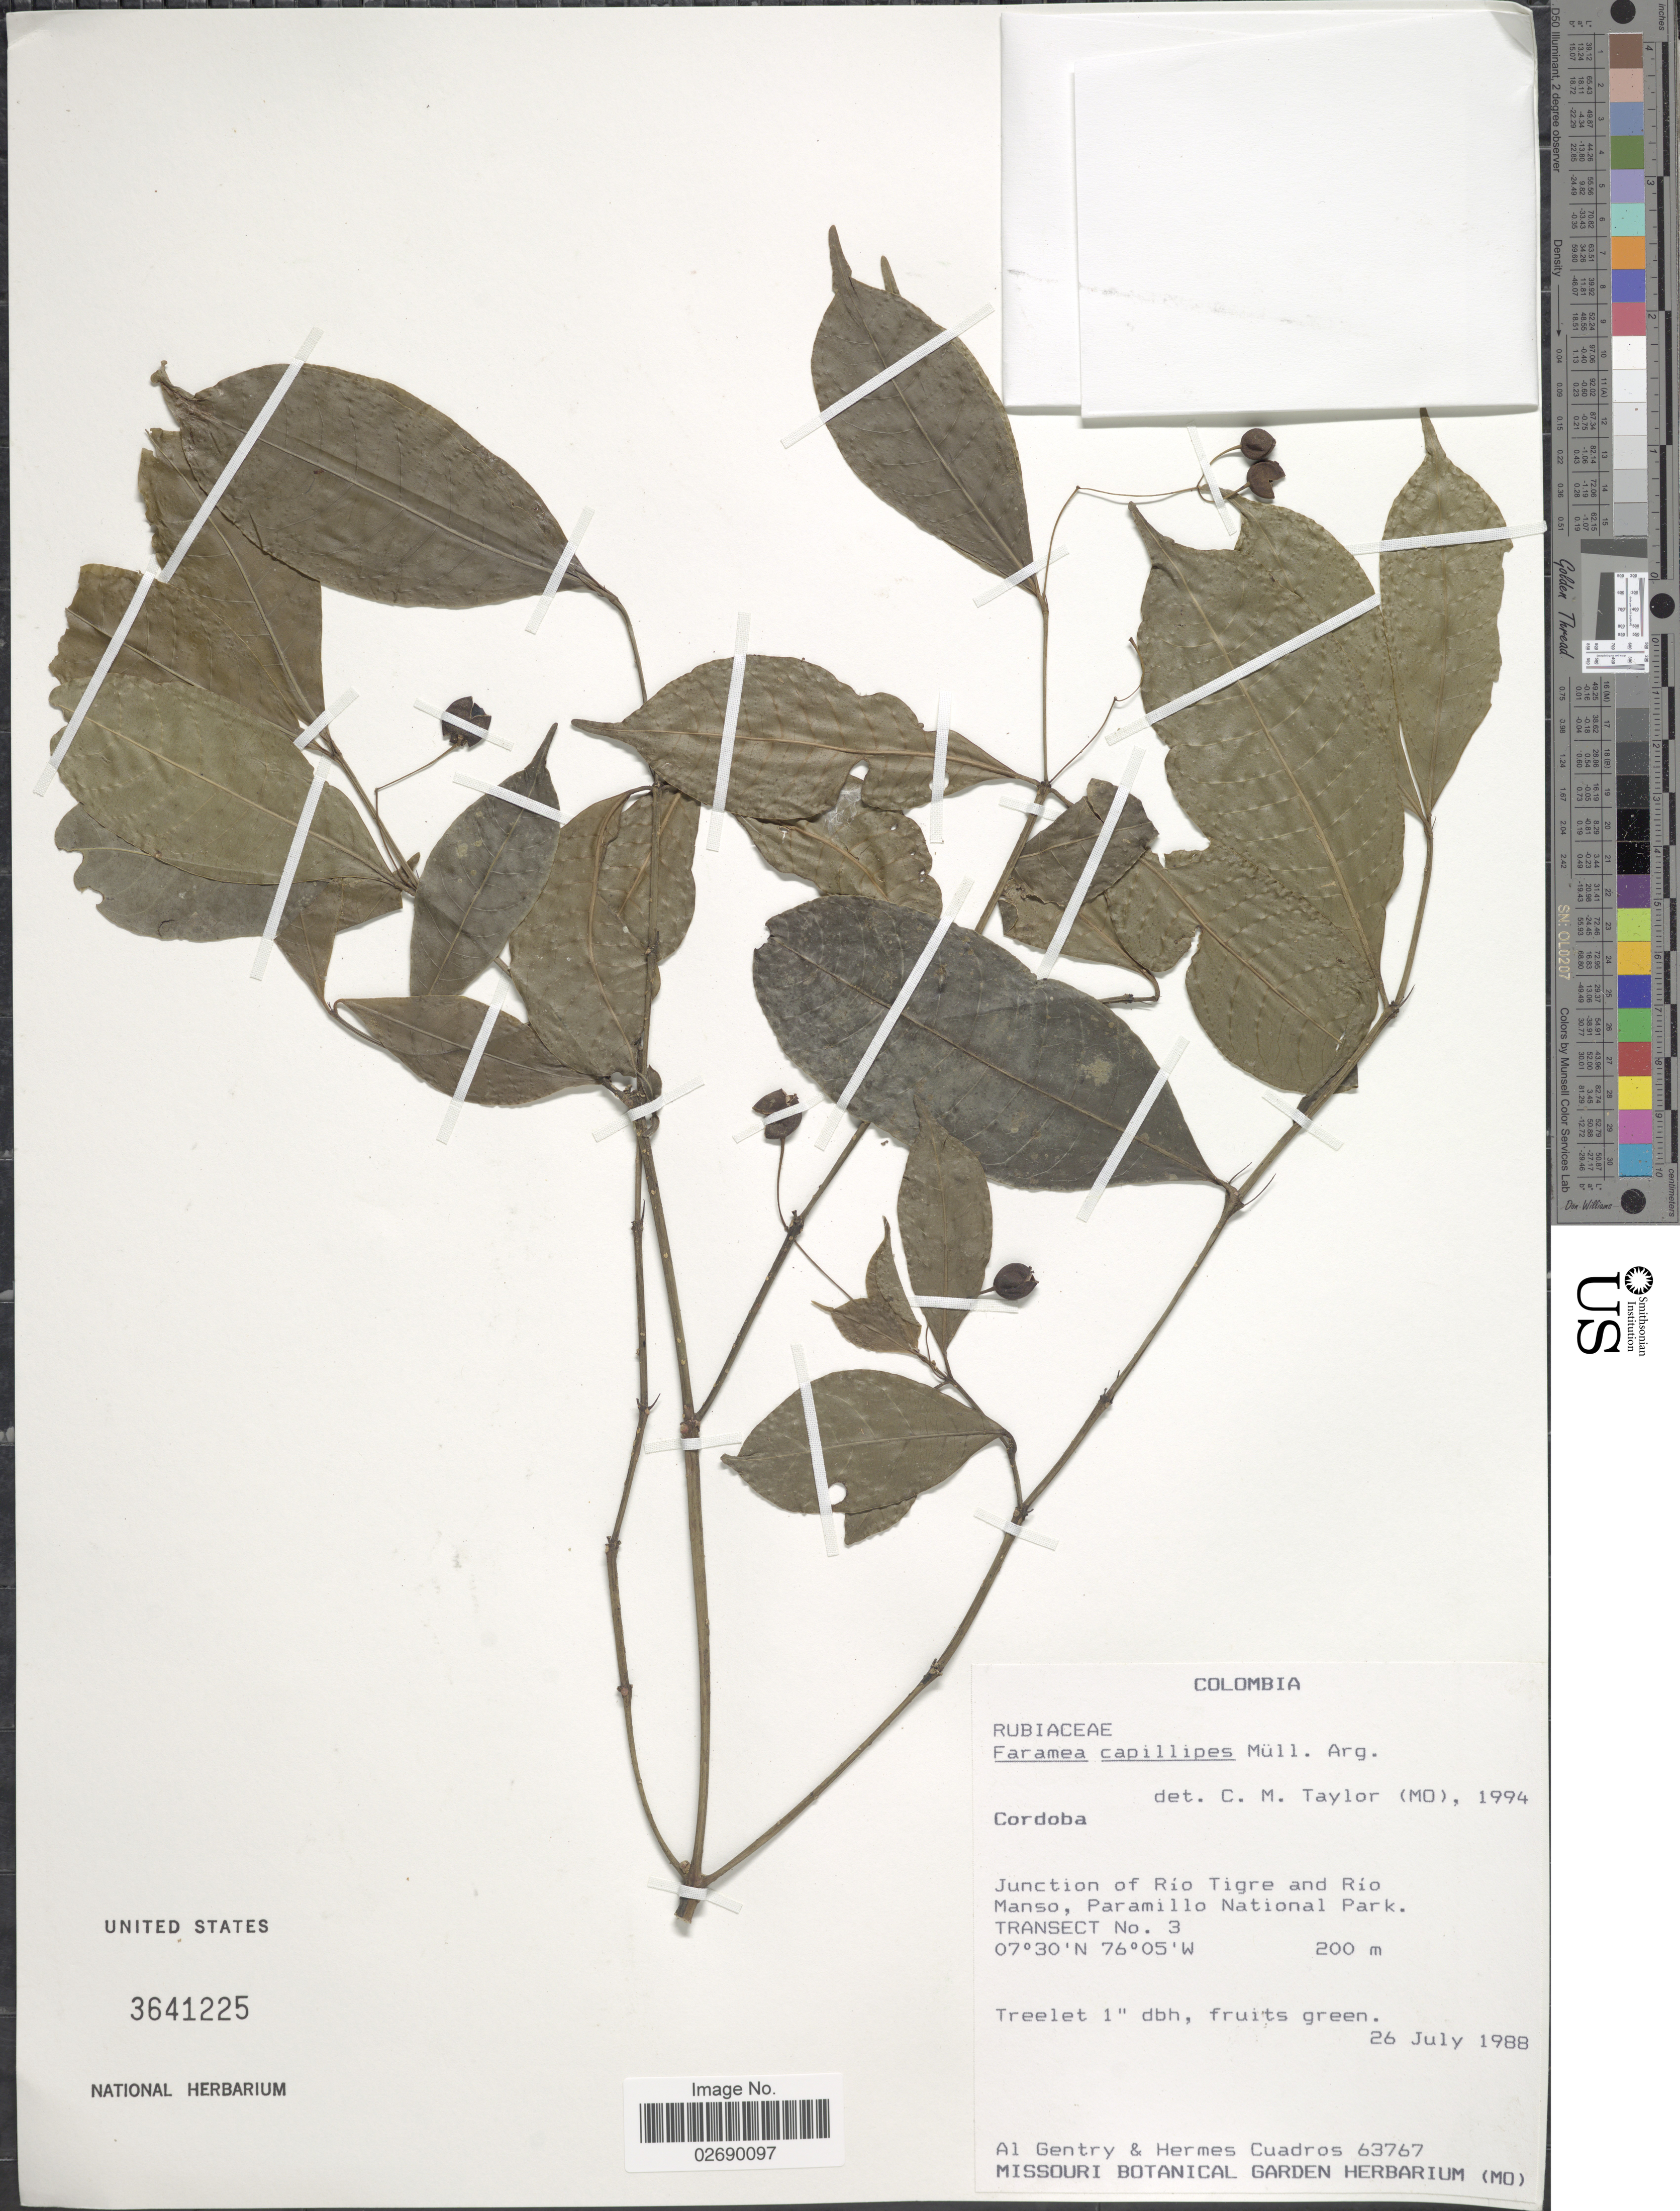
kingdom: Plantae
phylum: Tracheophyta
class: Magnoliopsida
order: Gentianales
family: Rubiaceae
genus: Faramea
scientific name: Faramea capillipes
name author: Müll. Arg.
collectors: A. H. Gentry & H. Cuadros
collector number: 63767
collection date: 1988-07-26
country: Colombia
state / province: Córdoba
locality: Junction of Rio Tigre and Rio Manso, Paramillo National Park. Transect No. 3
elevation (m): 200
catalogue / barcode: US 3641225